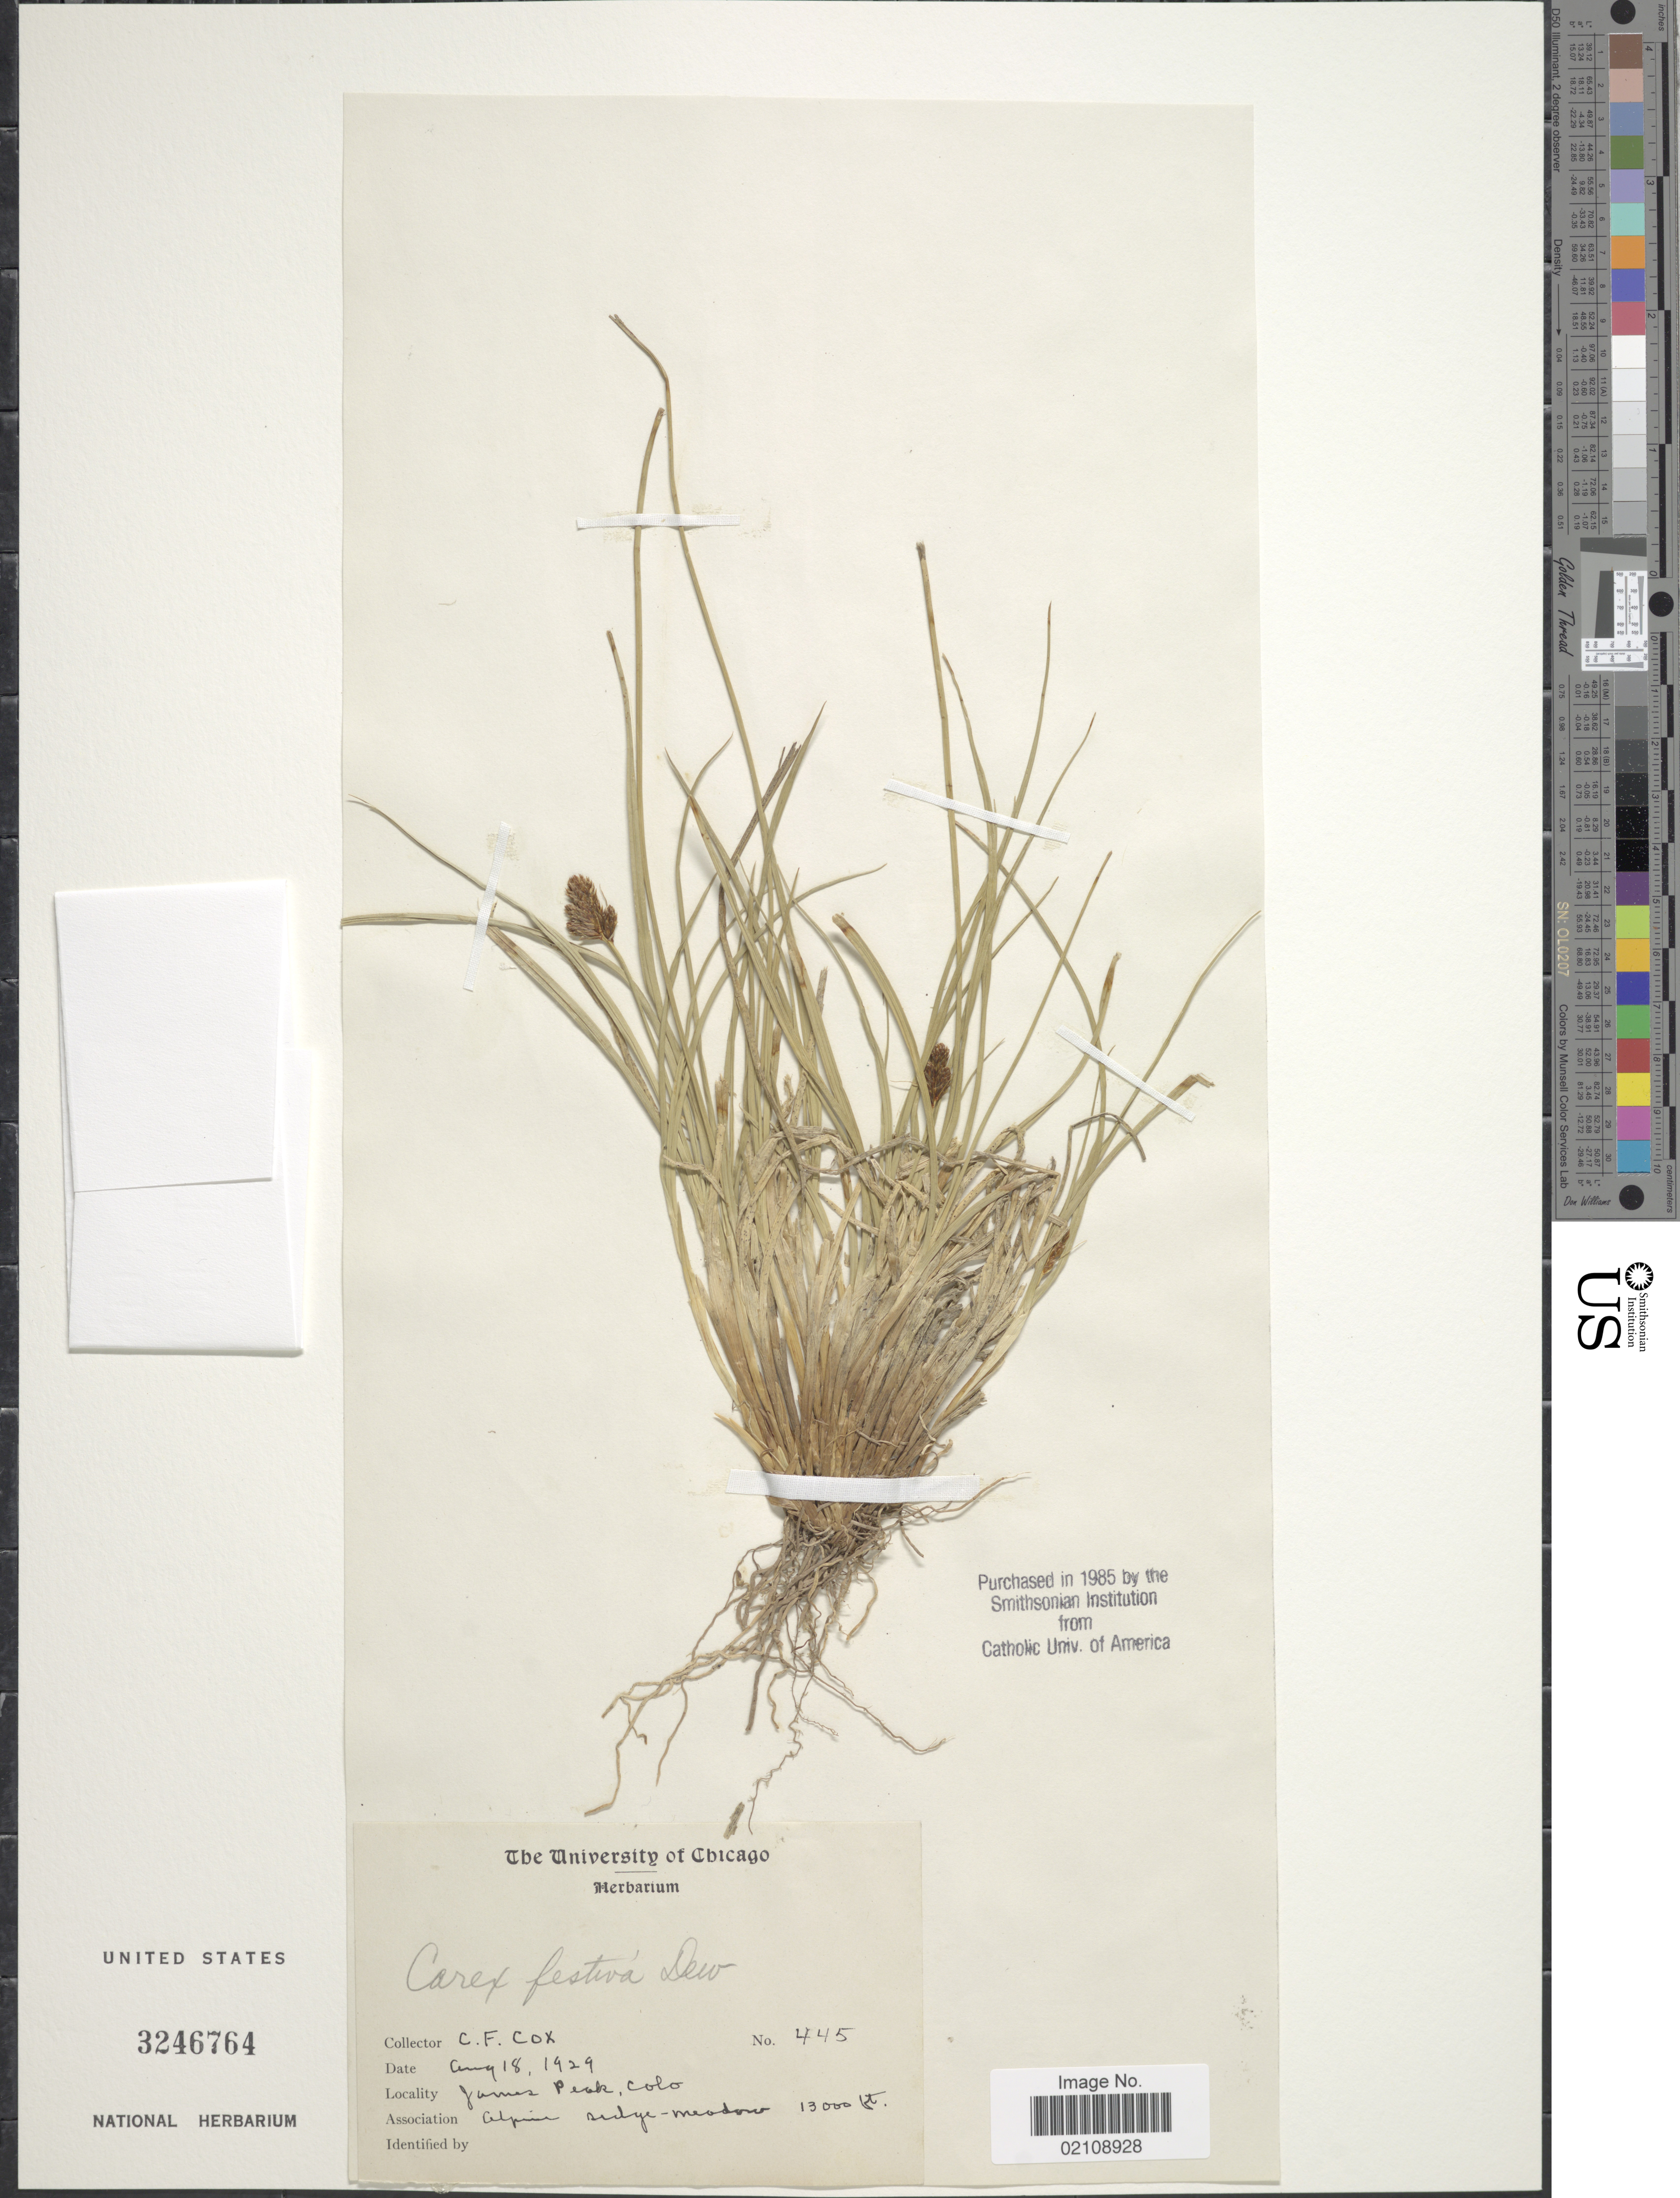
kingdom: Plantae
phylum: Tracheophyta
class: Liliopsida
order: Poales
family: Cyperaceae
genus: Carex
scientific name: Carex sp.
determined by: Strong, Mark T., (BOT), Smithsonian Institution - National Museum of Natural History (UNITED STATES)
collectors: C. Cox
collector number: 445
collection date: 1929-08-18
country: United States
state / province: Colorado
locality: James Peak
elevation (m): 3962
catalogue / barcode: US 3246764